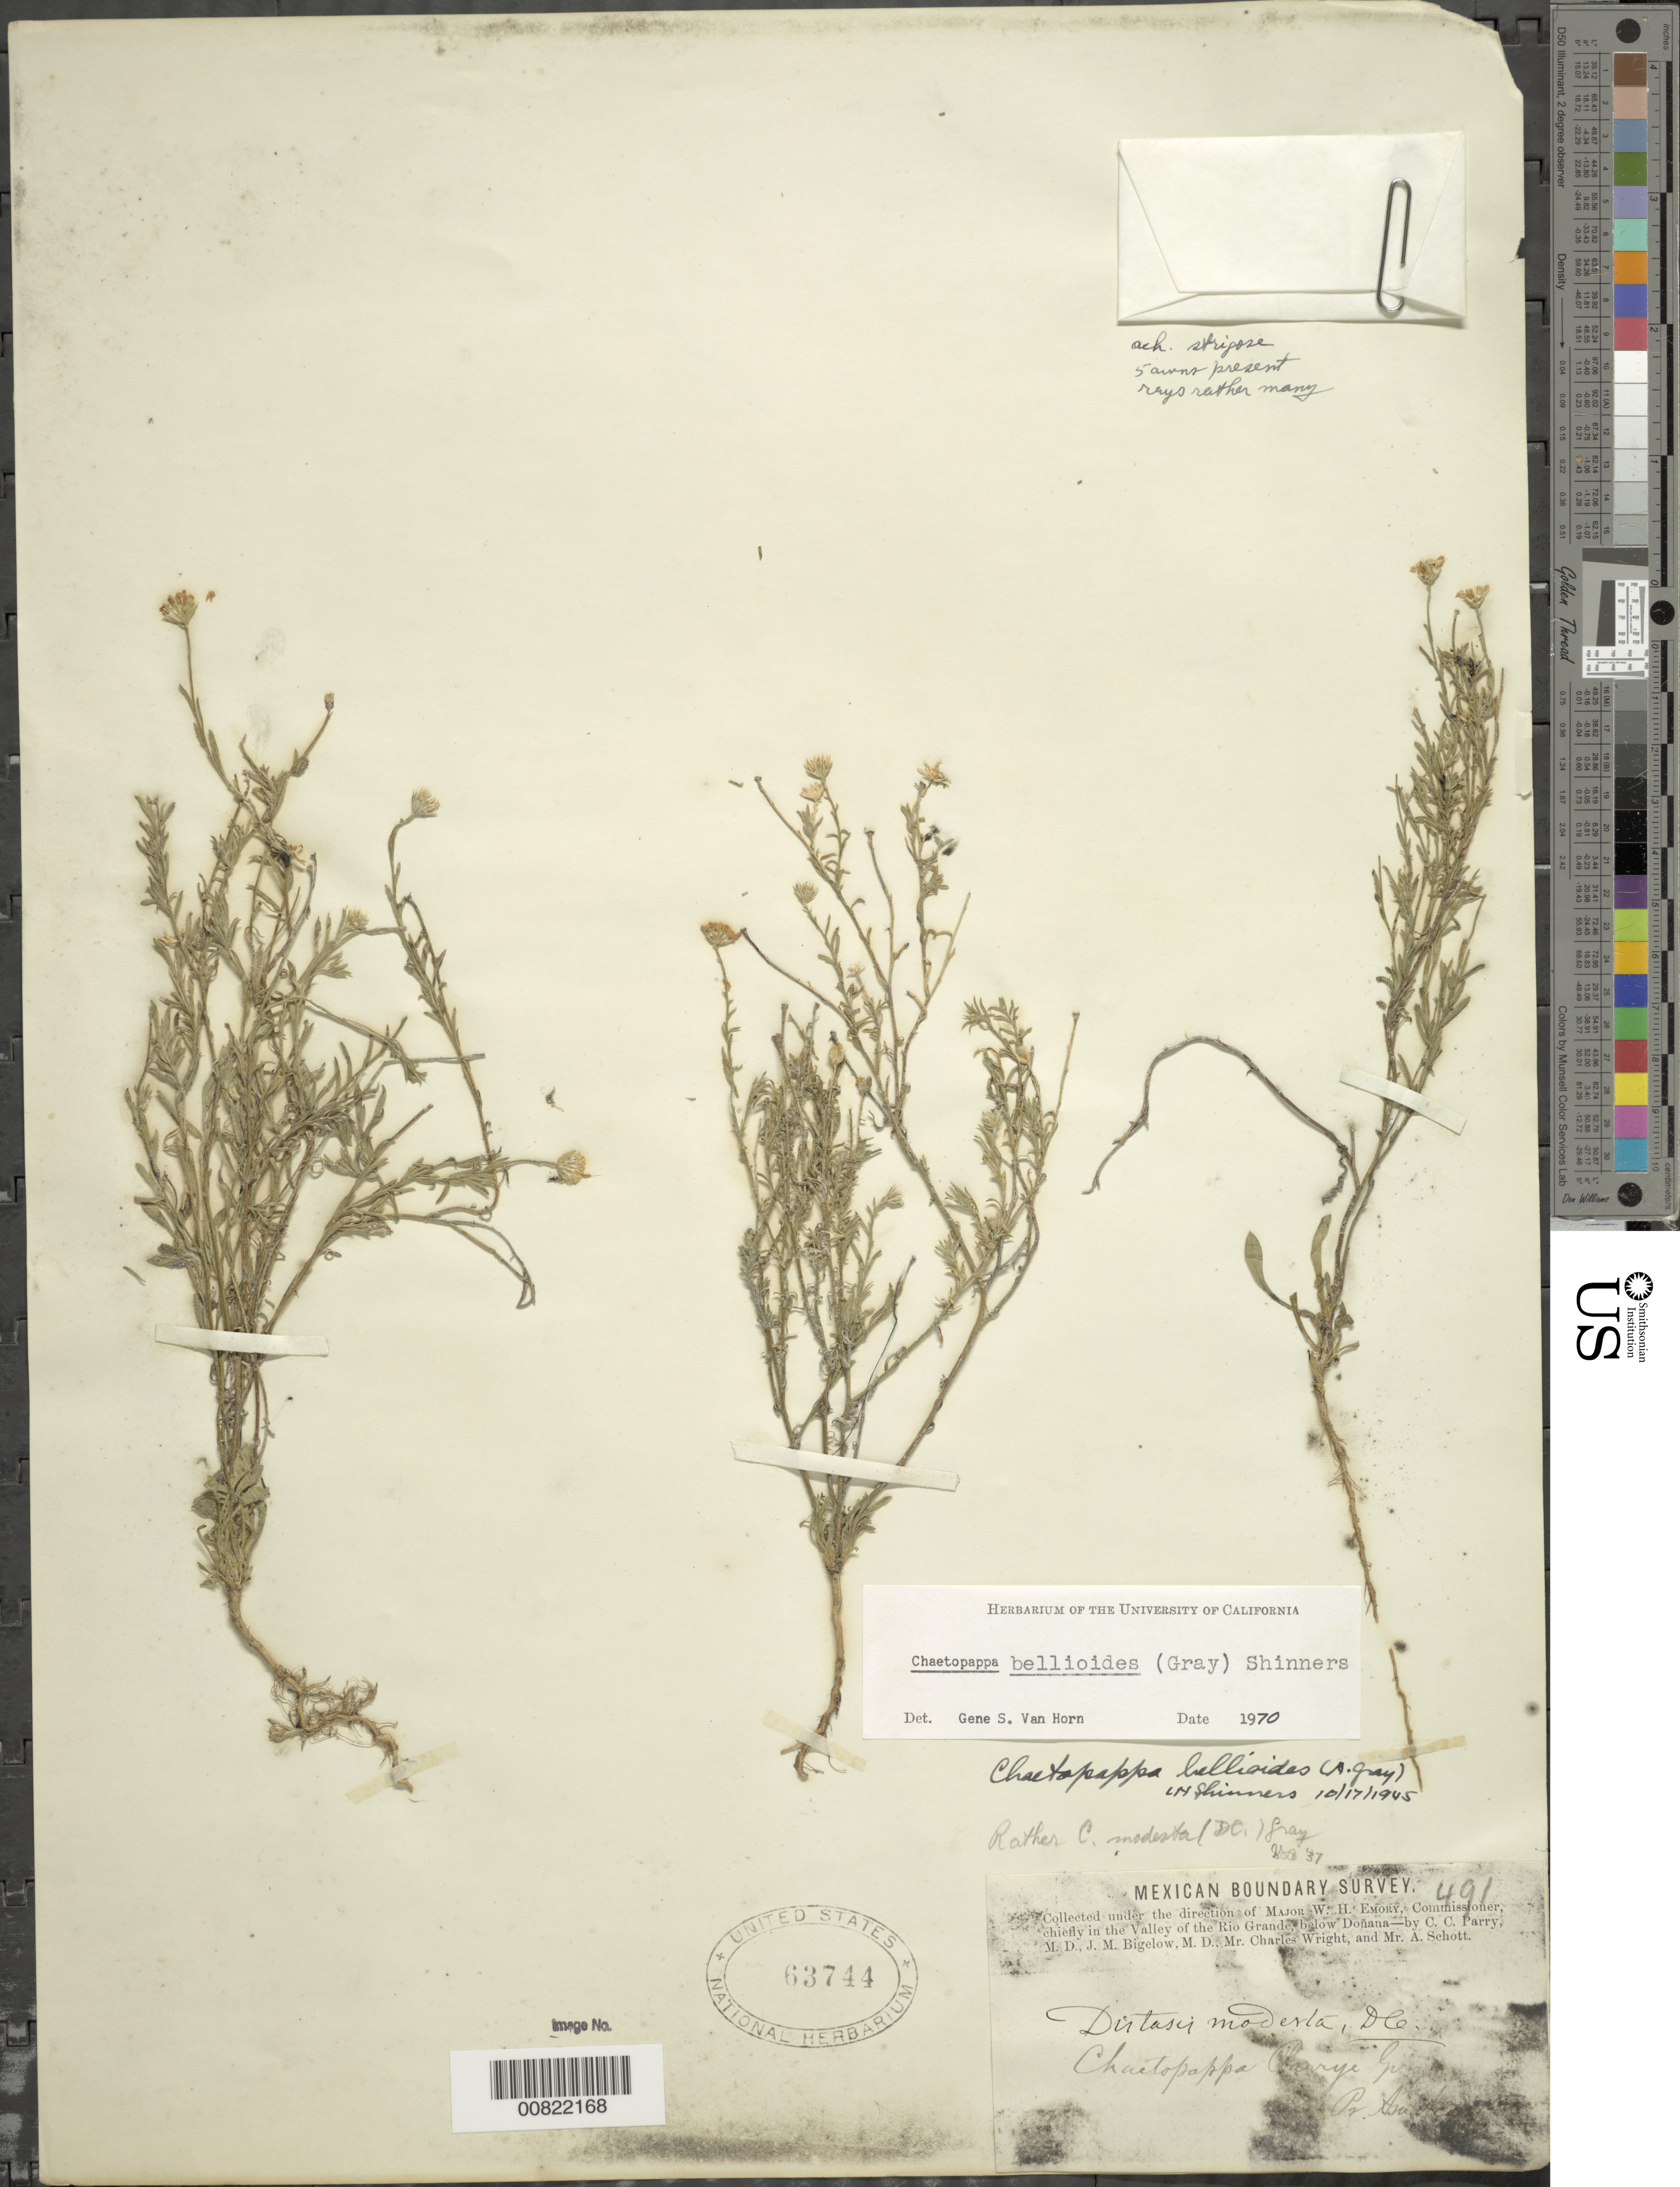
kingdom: Plantae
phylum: Tracheophyta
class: Magnoliopsida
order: Asterales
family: Asteraceae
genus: Chaetopappa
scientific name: Chaetopappa bellioides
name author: (A. Gray) Shinners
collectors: C. C. Parry, J. M. Bigelow, C. Wright & A. C. V. Schott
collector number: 491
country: United States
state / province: New Mexico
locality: Valley of the Rio Grande, below Doñana, New Mexico.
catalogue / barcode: US 63744